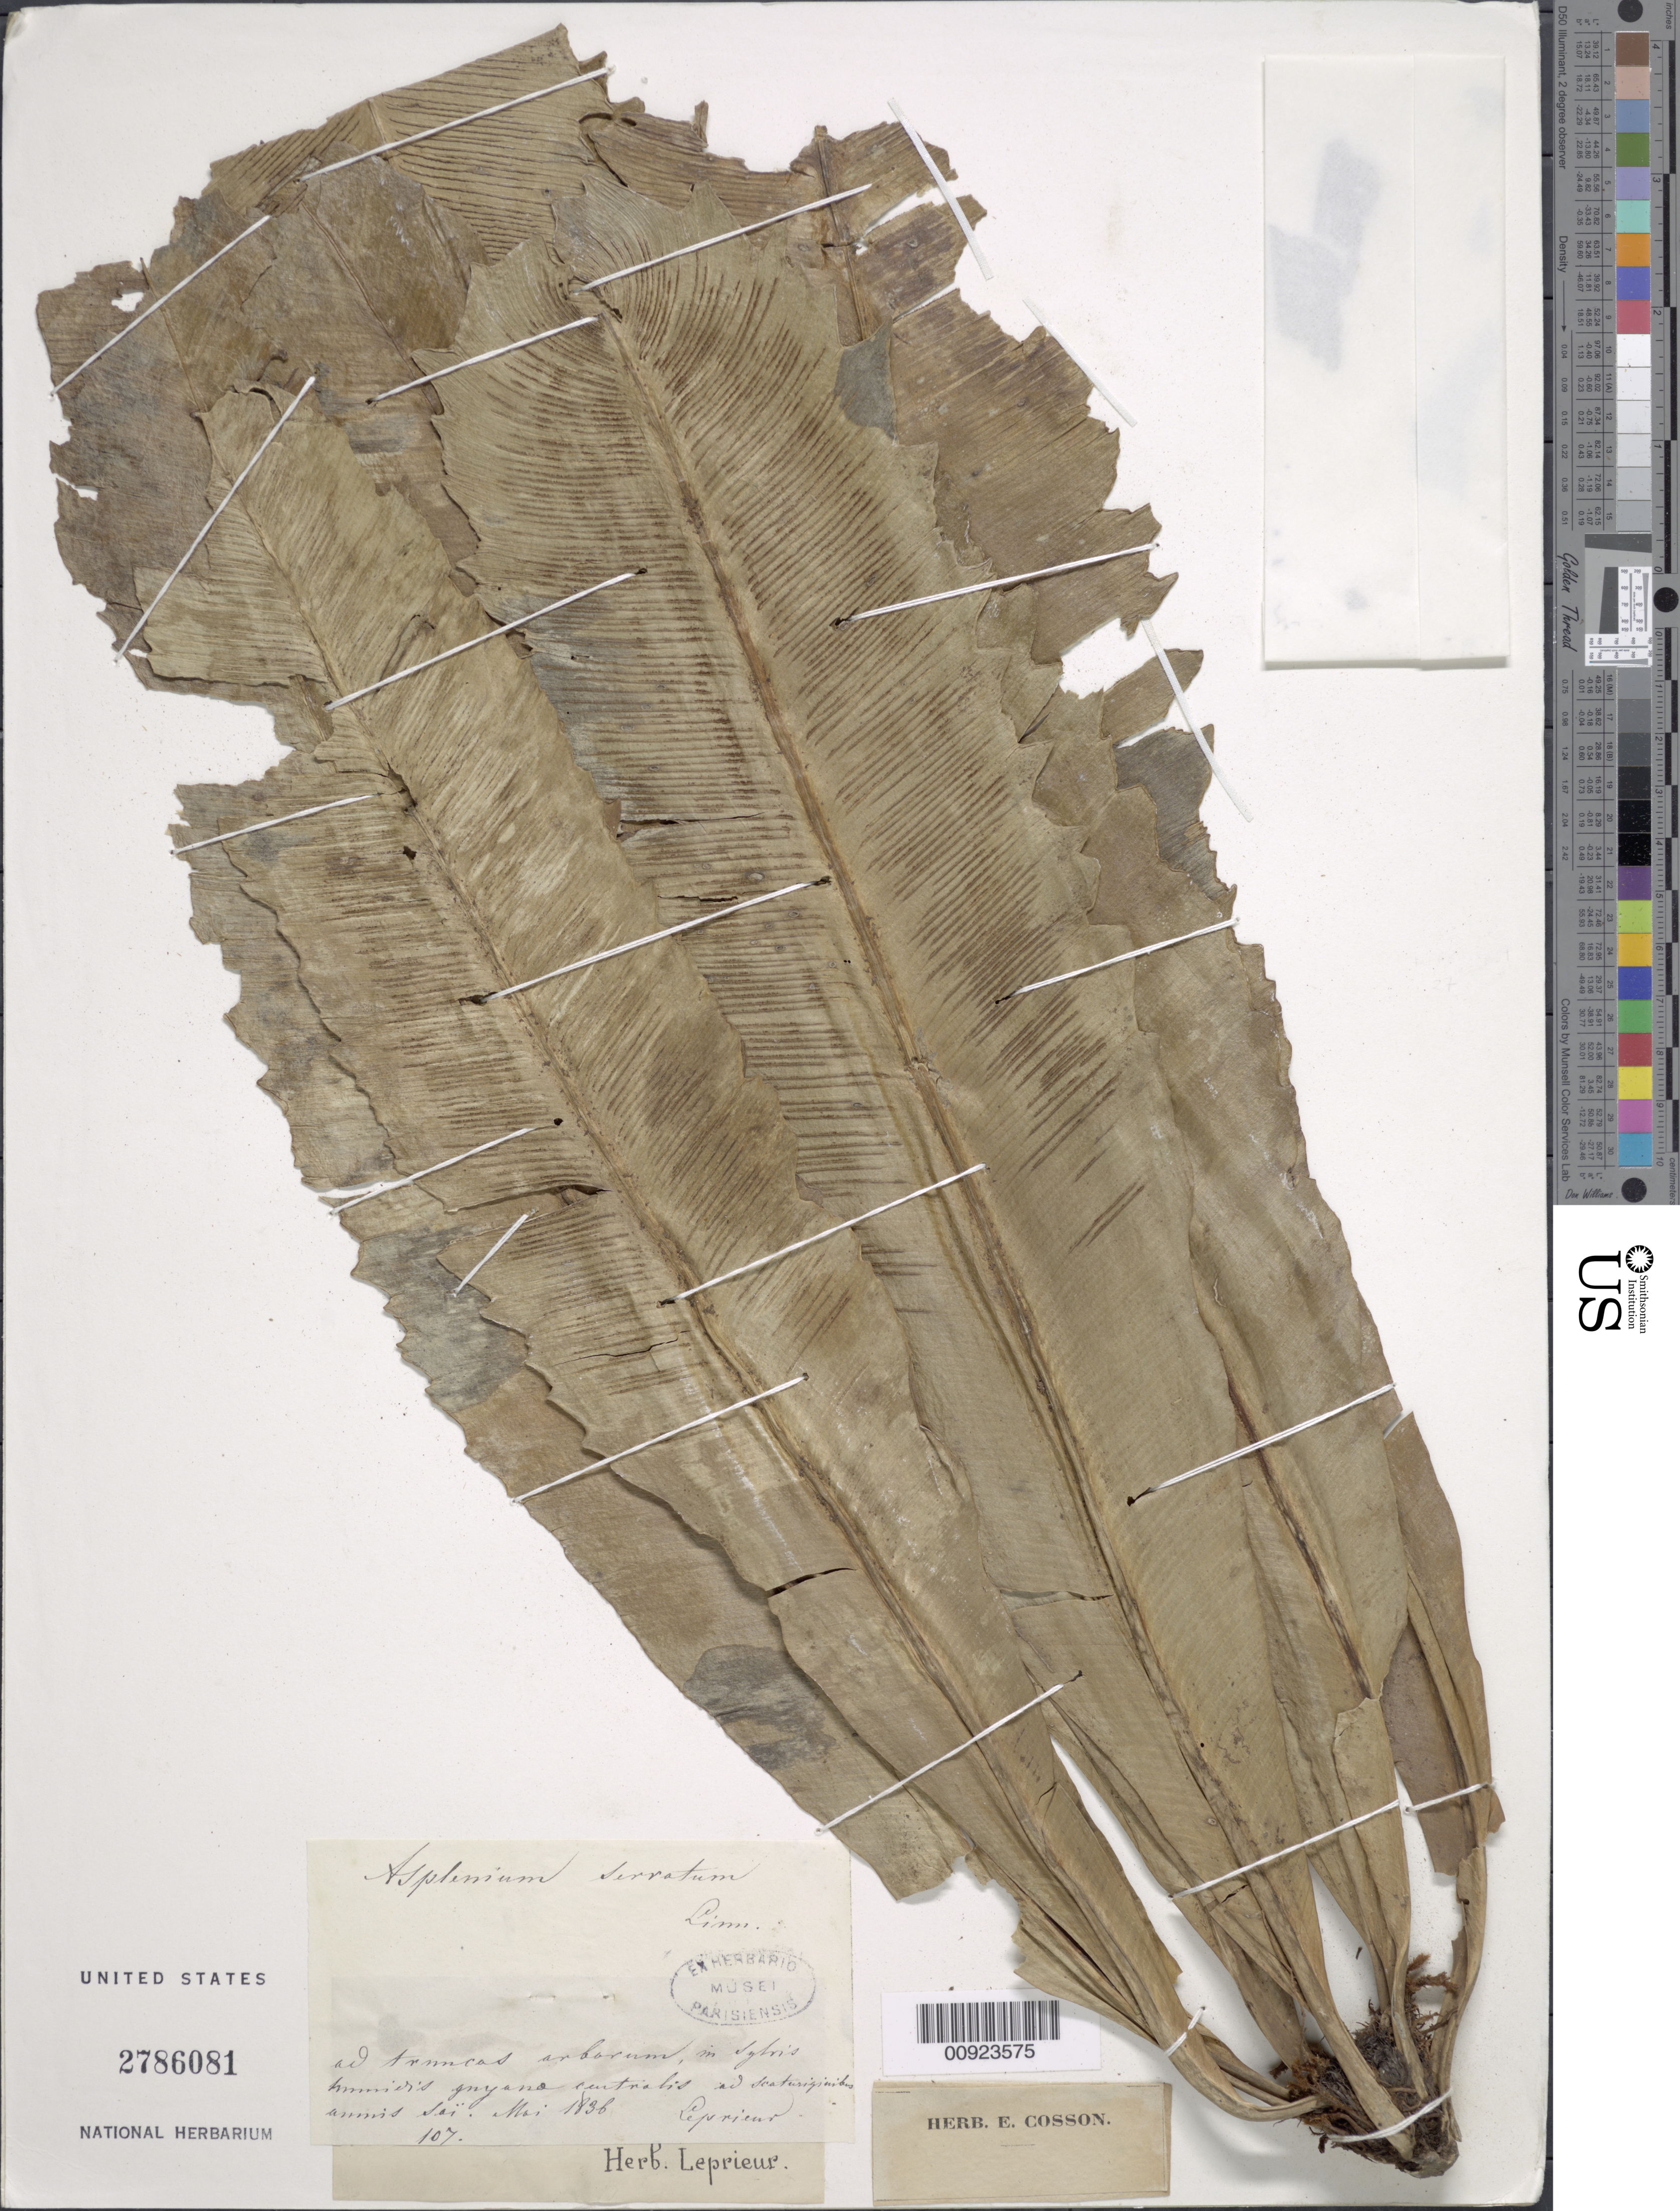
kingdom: Plantae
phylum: Tracheophyta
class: Polypodiopsida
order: Polypodiales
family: Aspleniaceae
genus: Asplenium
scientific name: Asplenium serratum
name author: L.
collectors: F. M. R. Leprieur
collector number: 107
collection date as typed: May 1836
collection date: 1836-05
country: Guyana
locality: Guyane centralis ad Scaturiginibus anmis Saï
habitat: Ad armcas arborium in sylvis humiris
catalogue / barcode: US 2786081